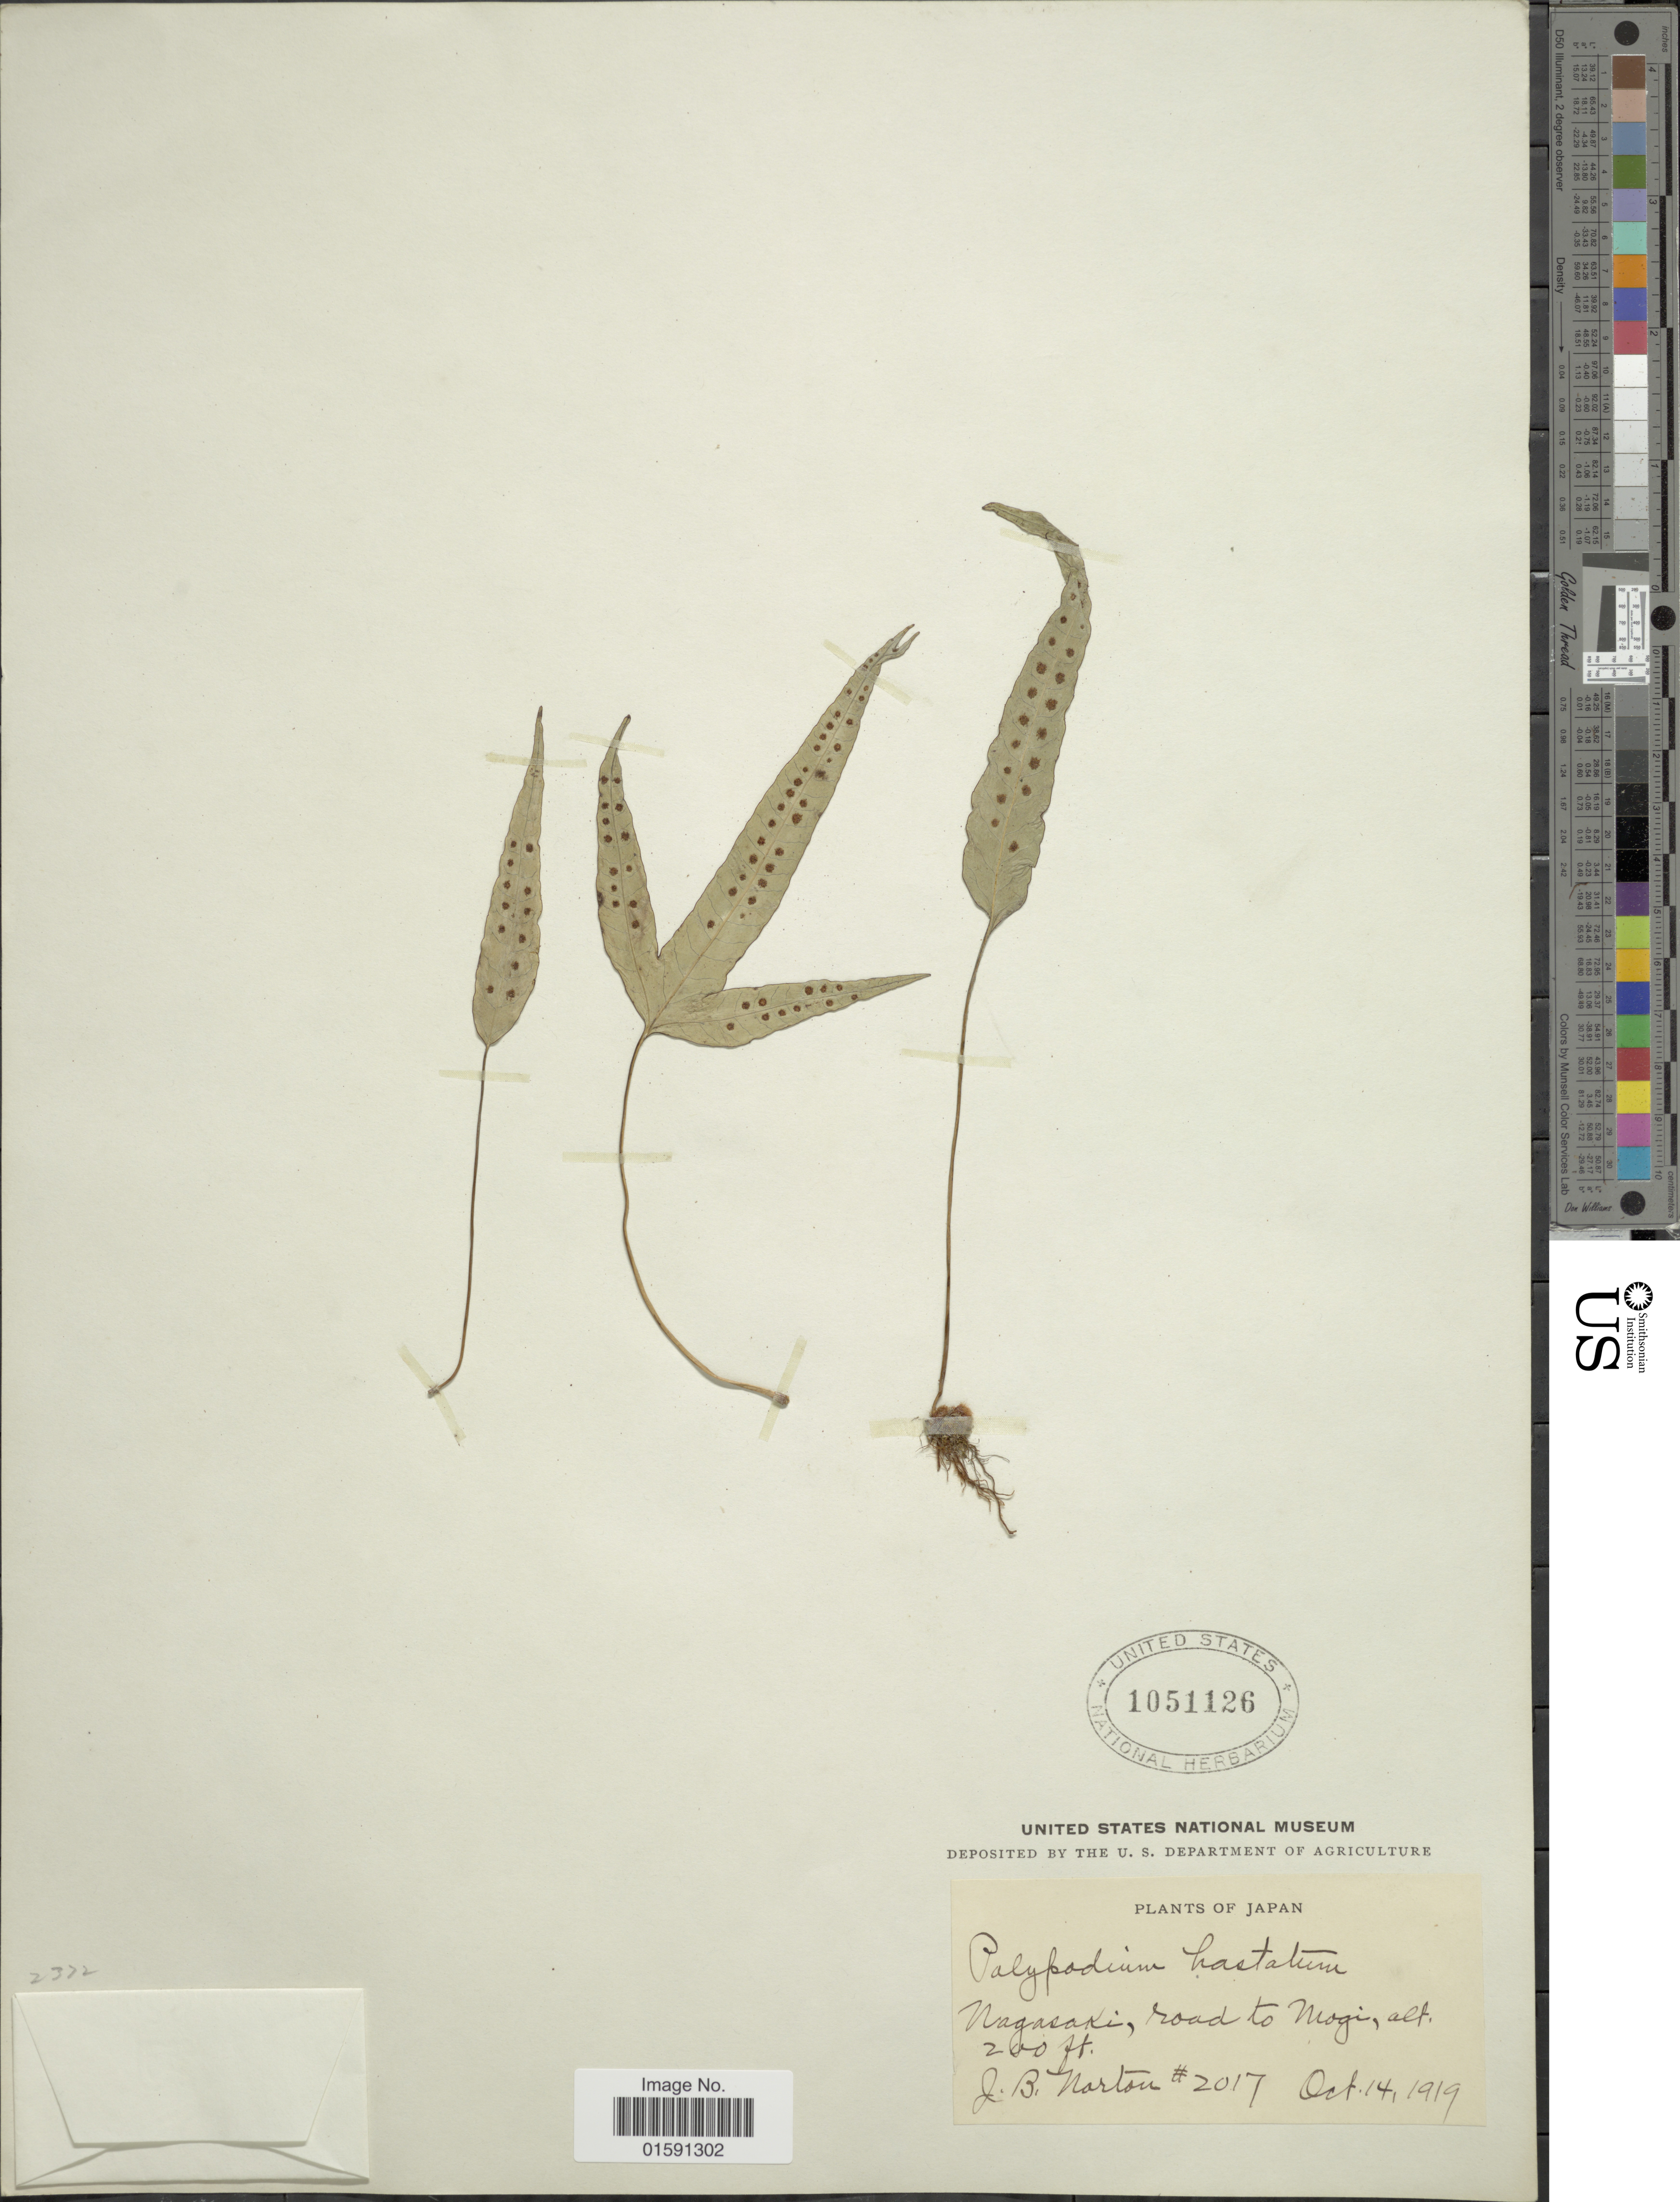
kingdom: Plantae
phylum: Tracheophyta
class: Polypodiopsida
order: Polypodiales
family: Polypodiaceae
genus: Selliguea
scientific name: Selliguea hastata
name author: (Thunb.) Fraser-Jenk.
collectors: J. B. Norton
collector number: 2017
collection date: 1919-10-14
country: Japan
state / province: Nagasaki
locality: Nagasaki, road to Mogi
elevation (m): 61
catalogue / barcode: US 1051126